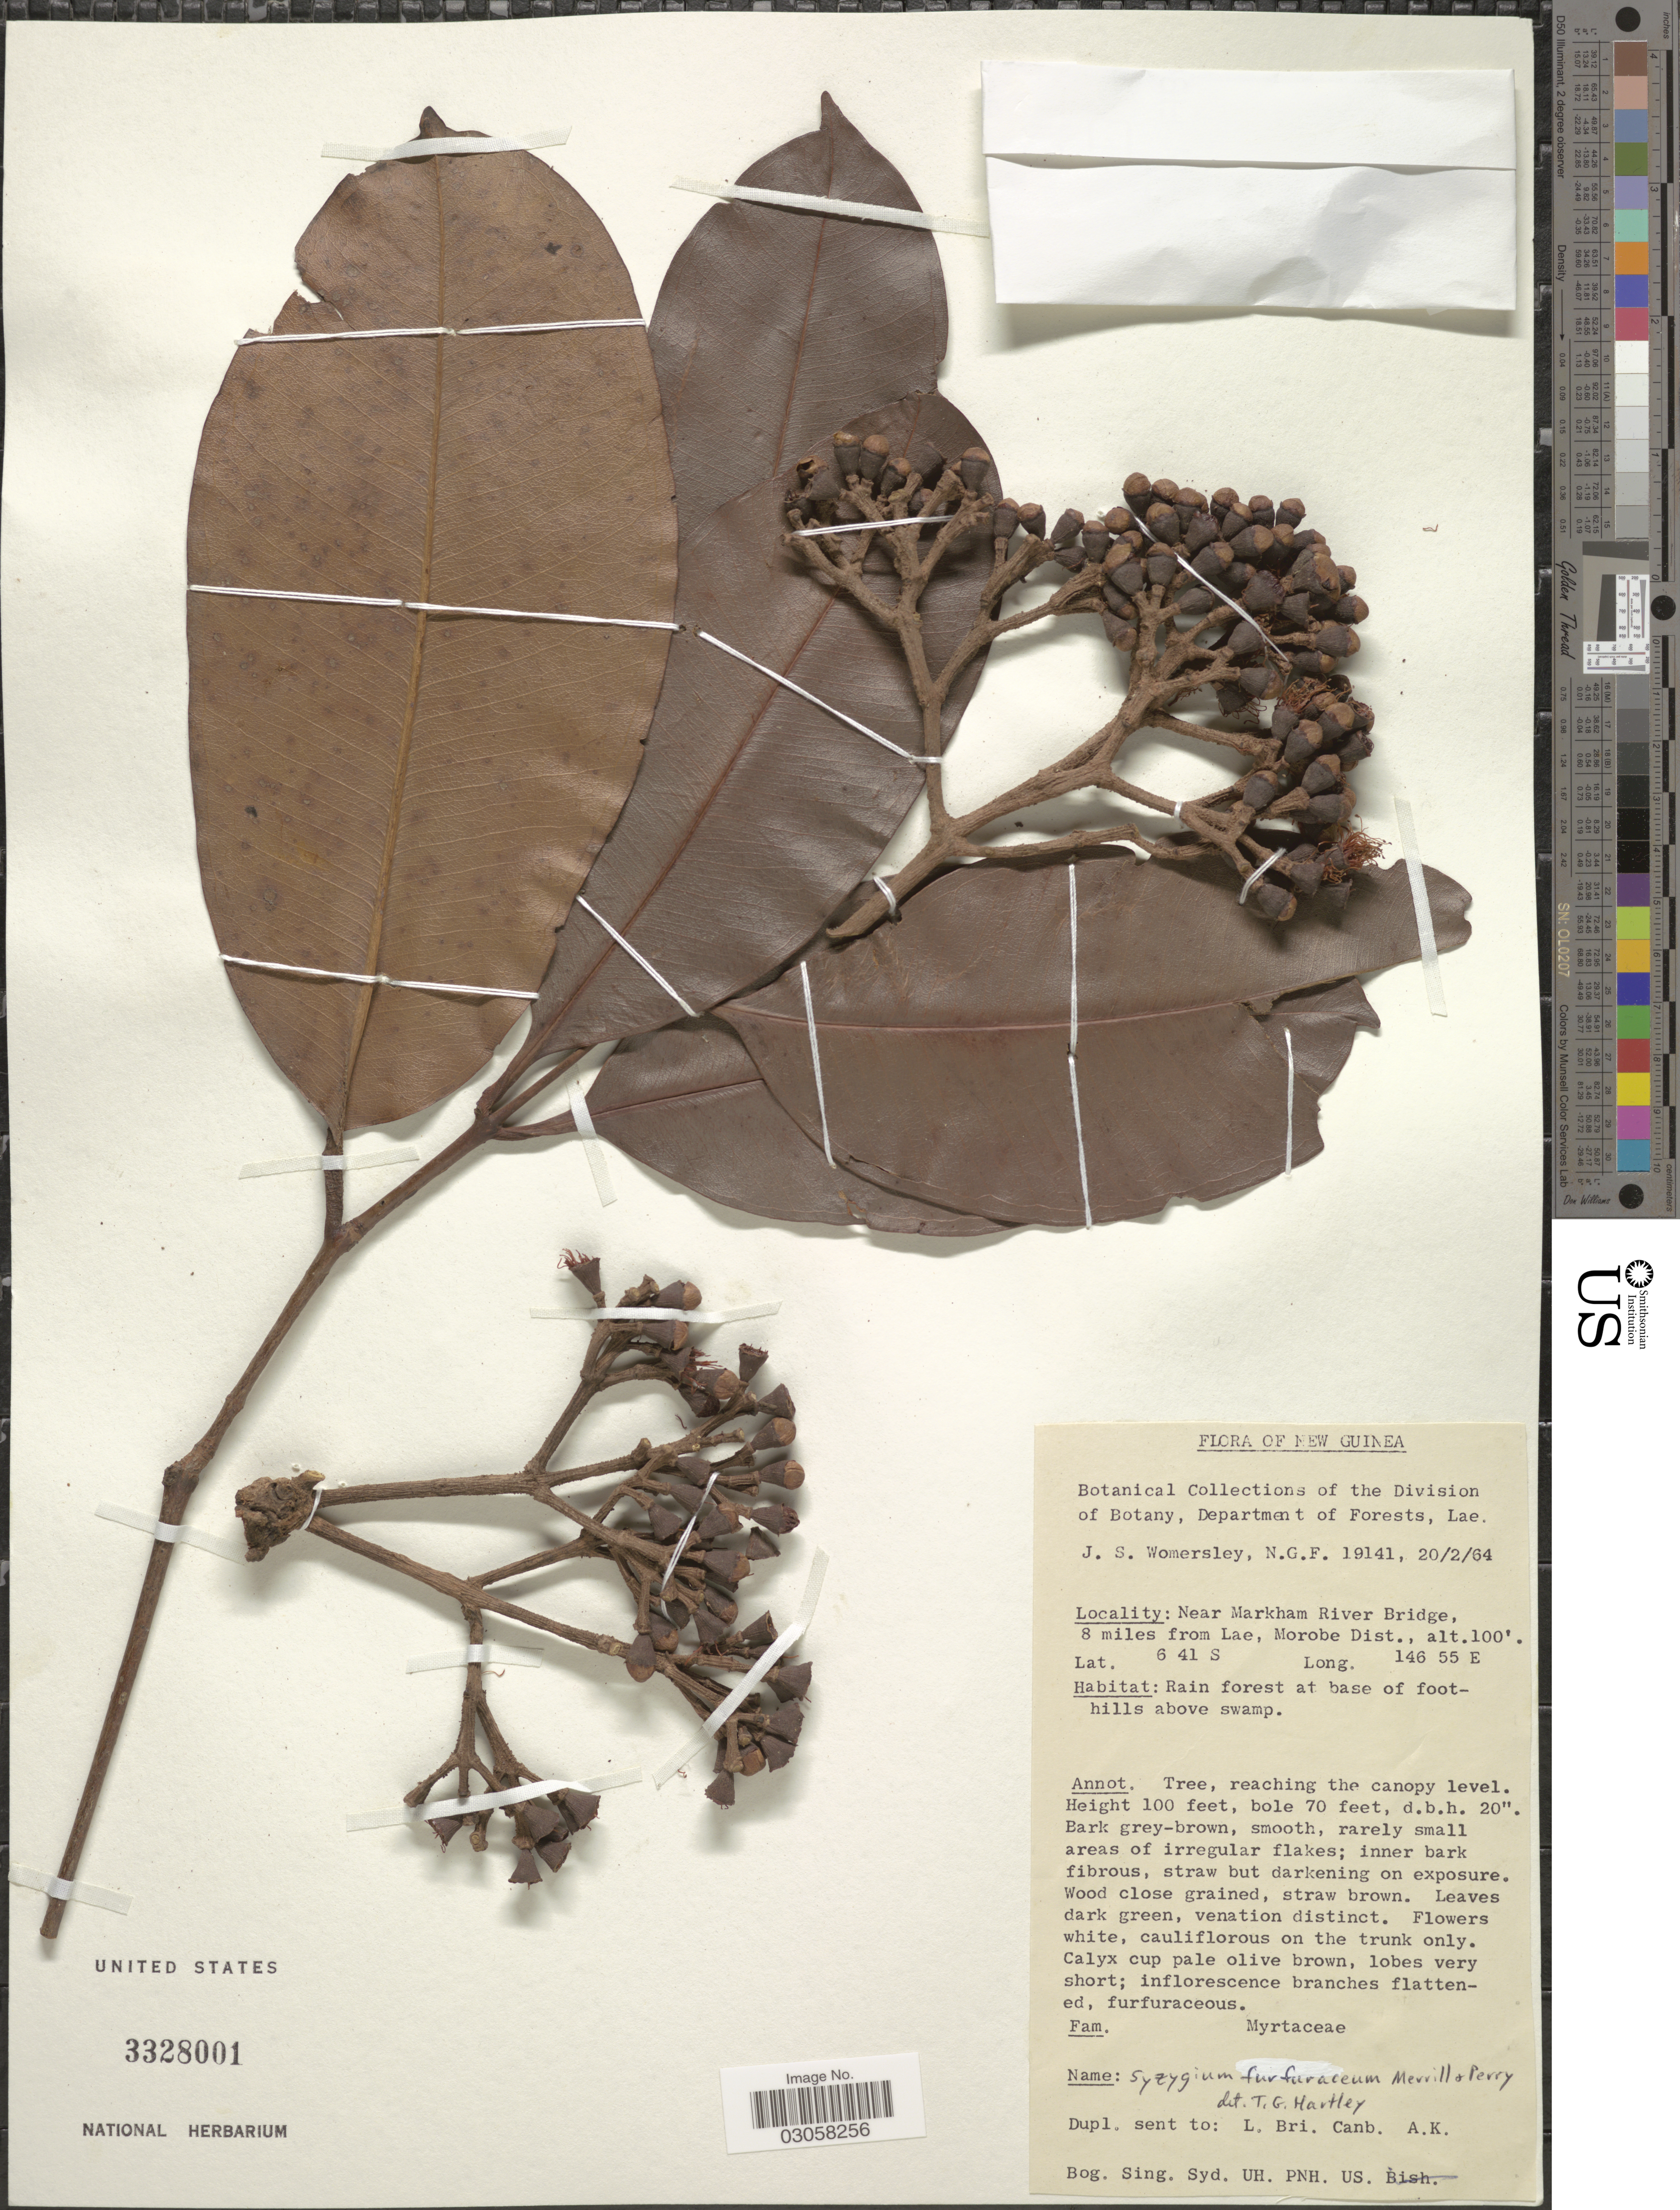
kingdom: Plantae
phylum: Tracheophyta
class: Magnoliopsida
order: Myrtales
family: Myrtaceae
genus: Syzygium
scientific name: Syzygium furfuraceum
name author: Merr. & L.M. Perry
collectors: J. S. Womersley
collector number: N.G.F.19141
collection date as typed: Transcribed d/m/y: 20/2/64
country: Papua New Guinea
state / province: Morobe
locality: New Guinea. Near Markham River Bridge, 8 miles from Lae, Morobe Dist.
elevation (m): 30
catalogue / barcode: US 3328001